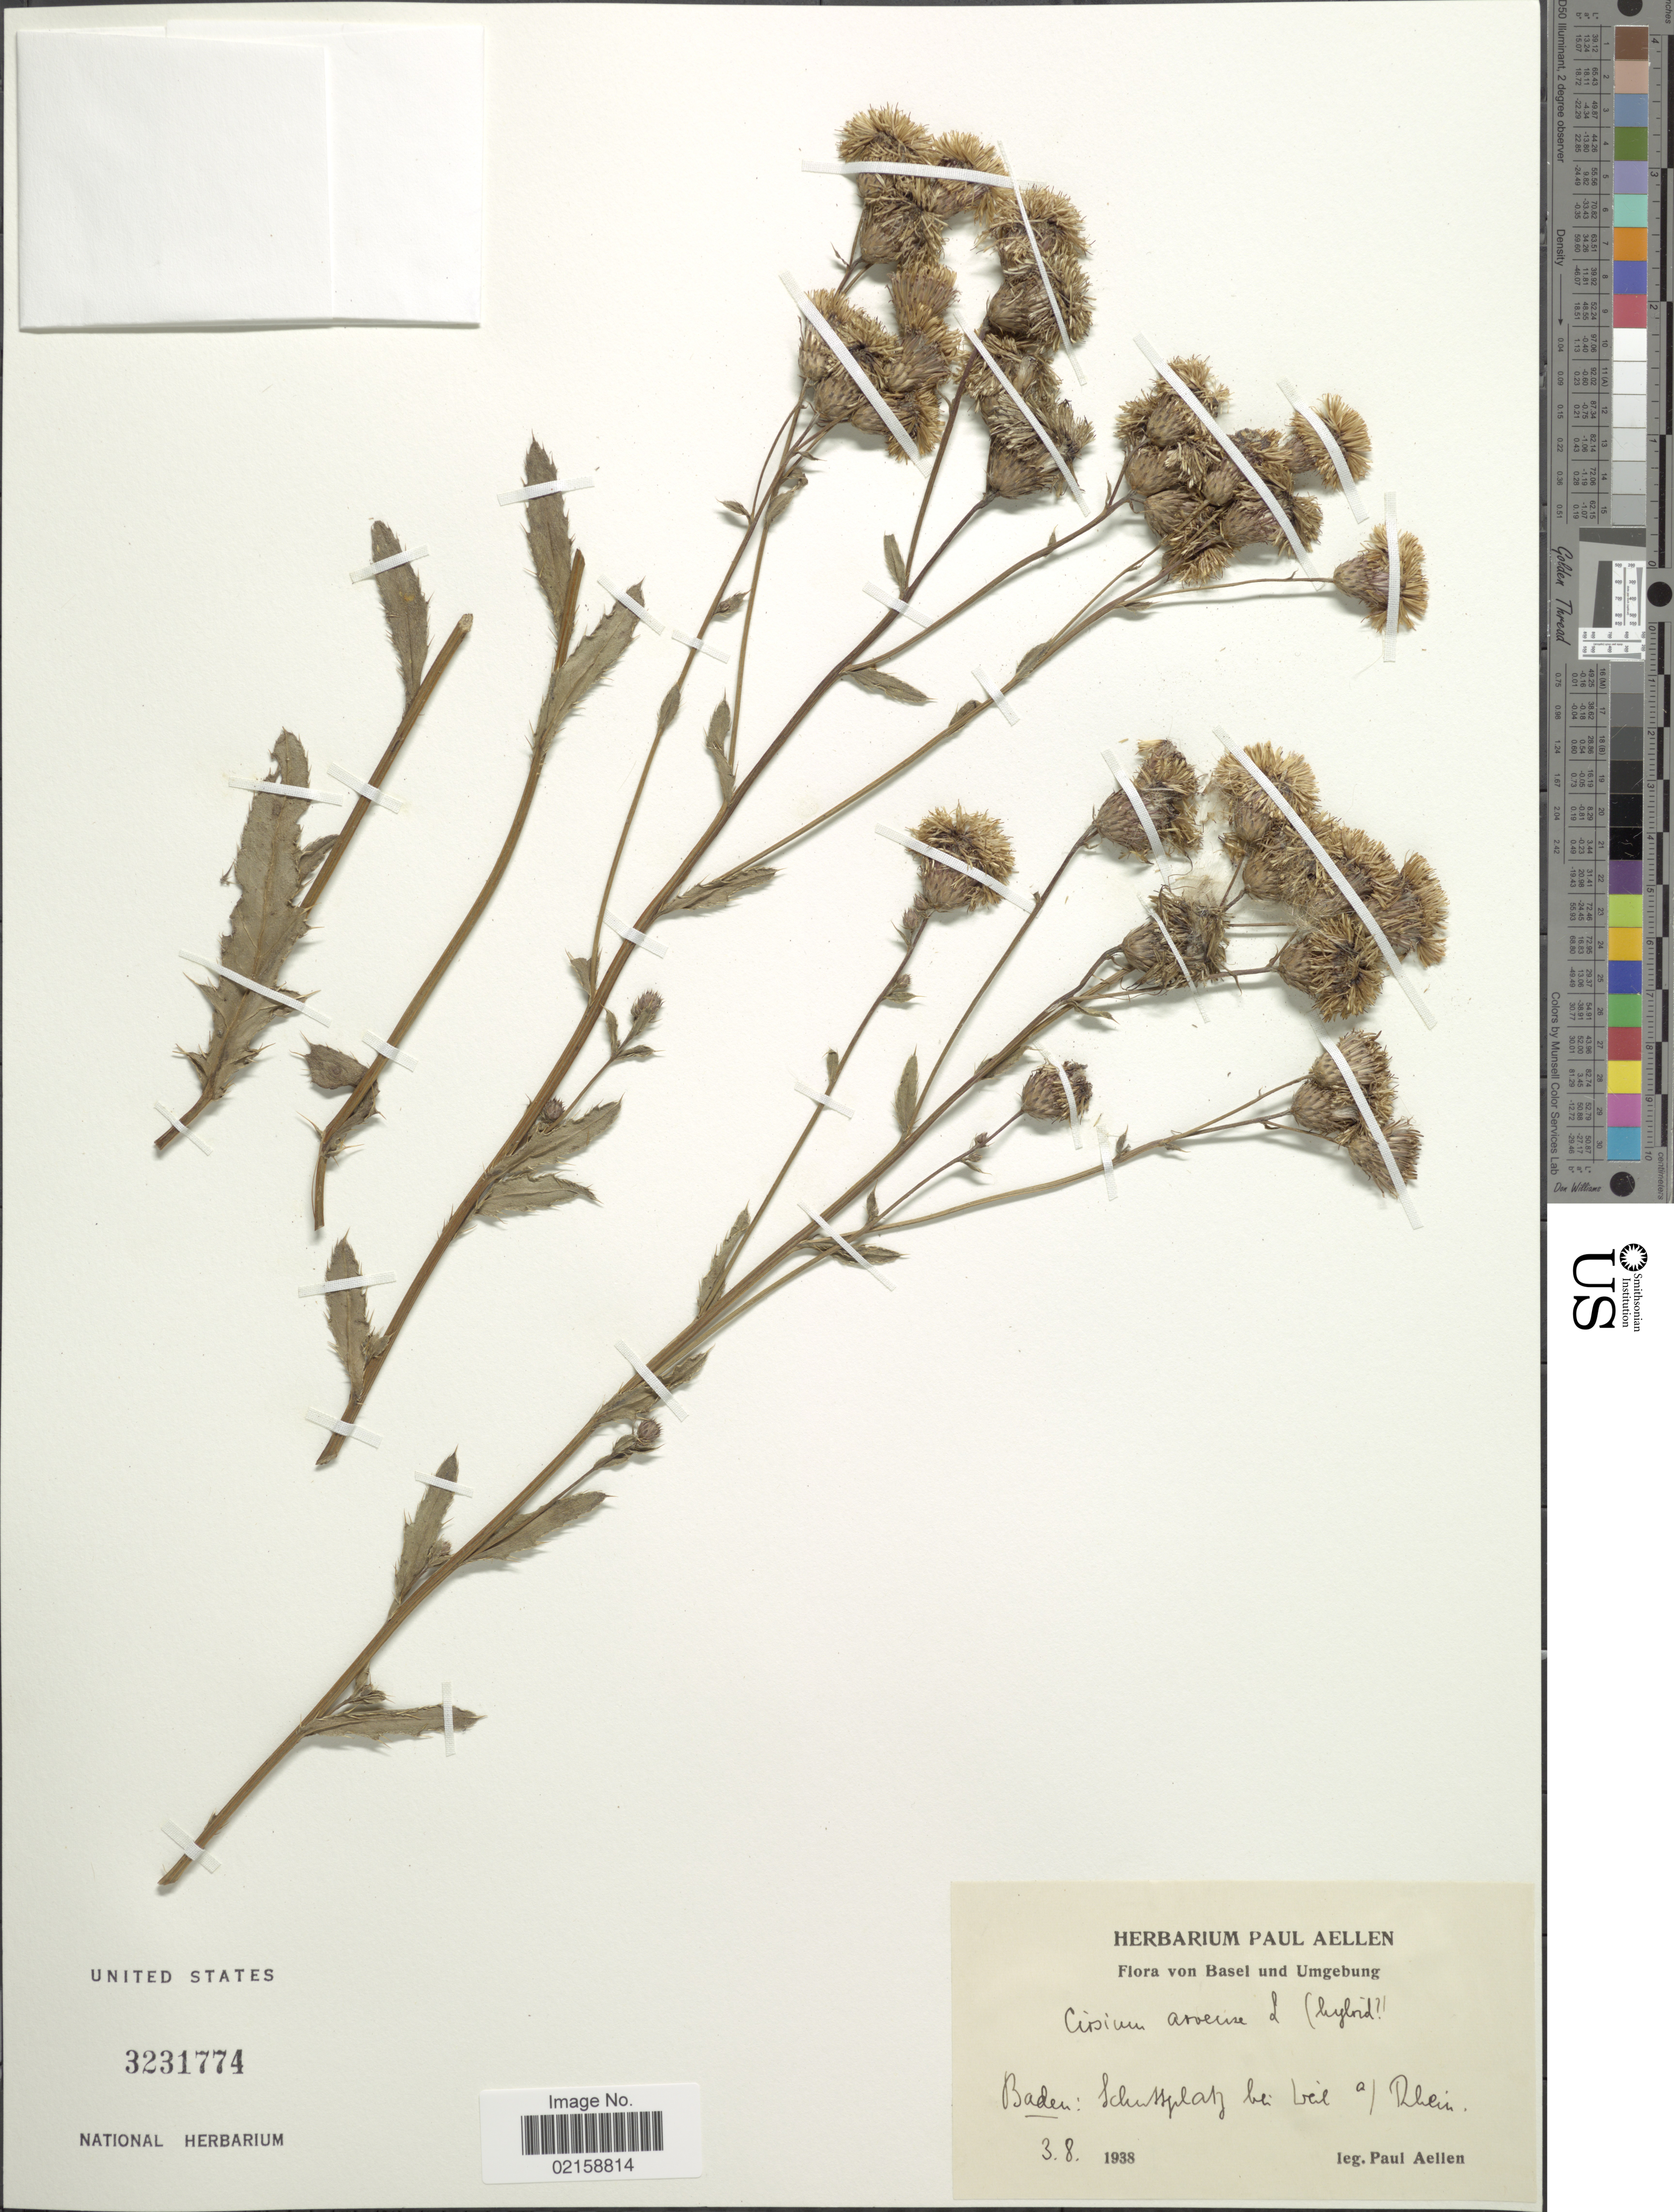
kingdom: Plantae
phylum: Tracheophyta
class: Magnoliopsida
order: Asterales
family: Asteraceae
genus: Cirsium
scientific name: Cirsium arvense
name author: (L.) Scop.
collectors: P. Aellen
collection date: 1938-08-03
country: Germany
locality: Basel und Umgebung, Baden: Schussplatz bei Weil a/ Rhein.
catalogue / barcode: US 3231774